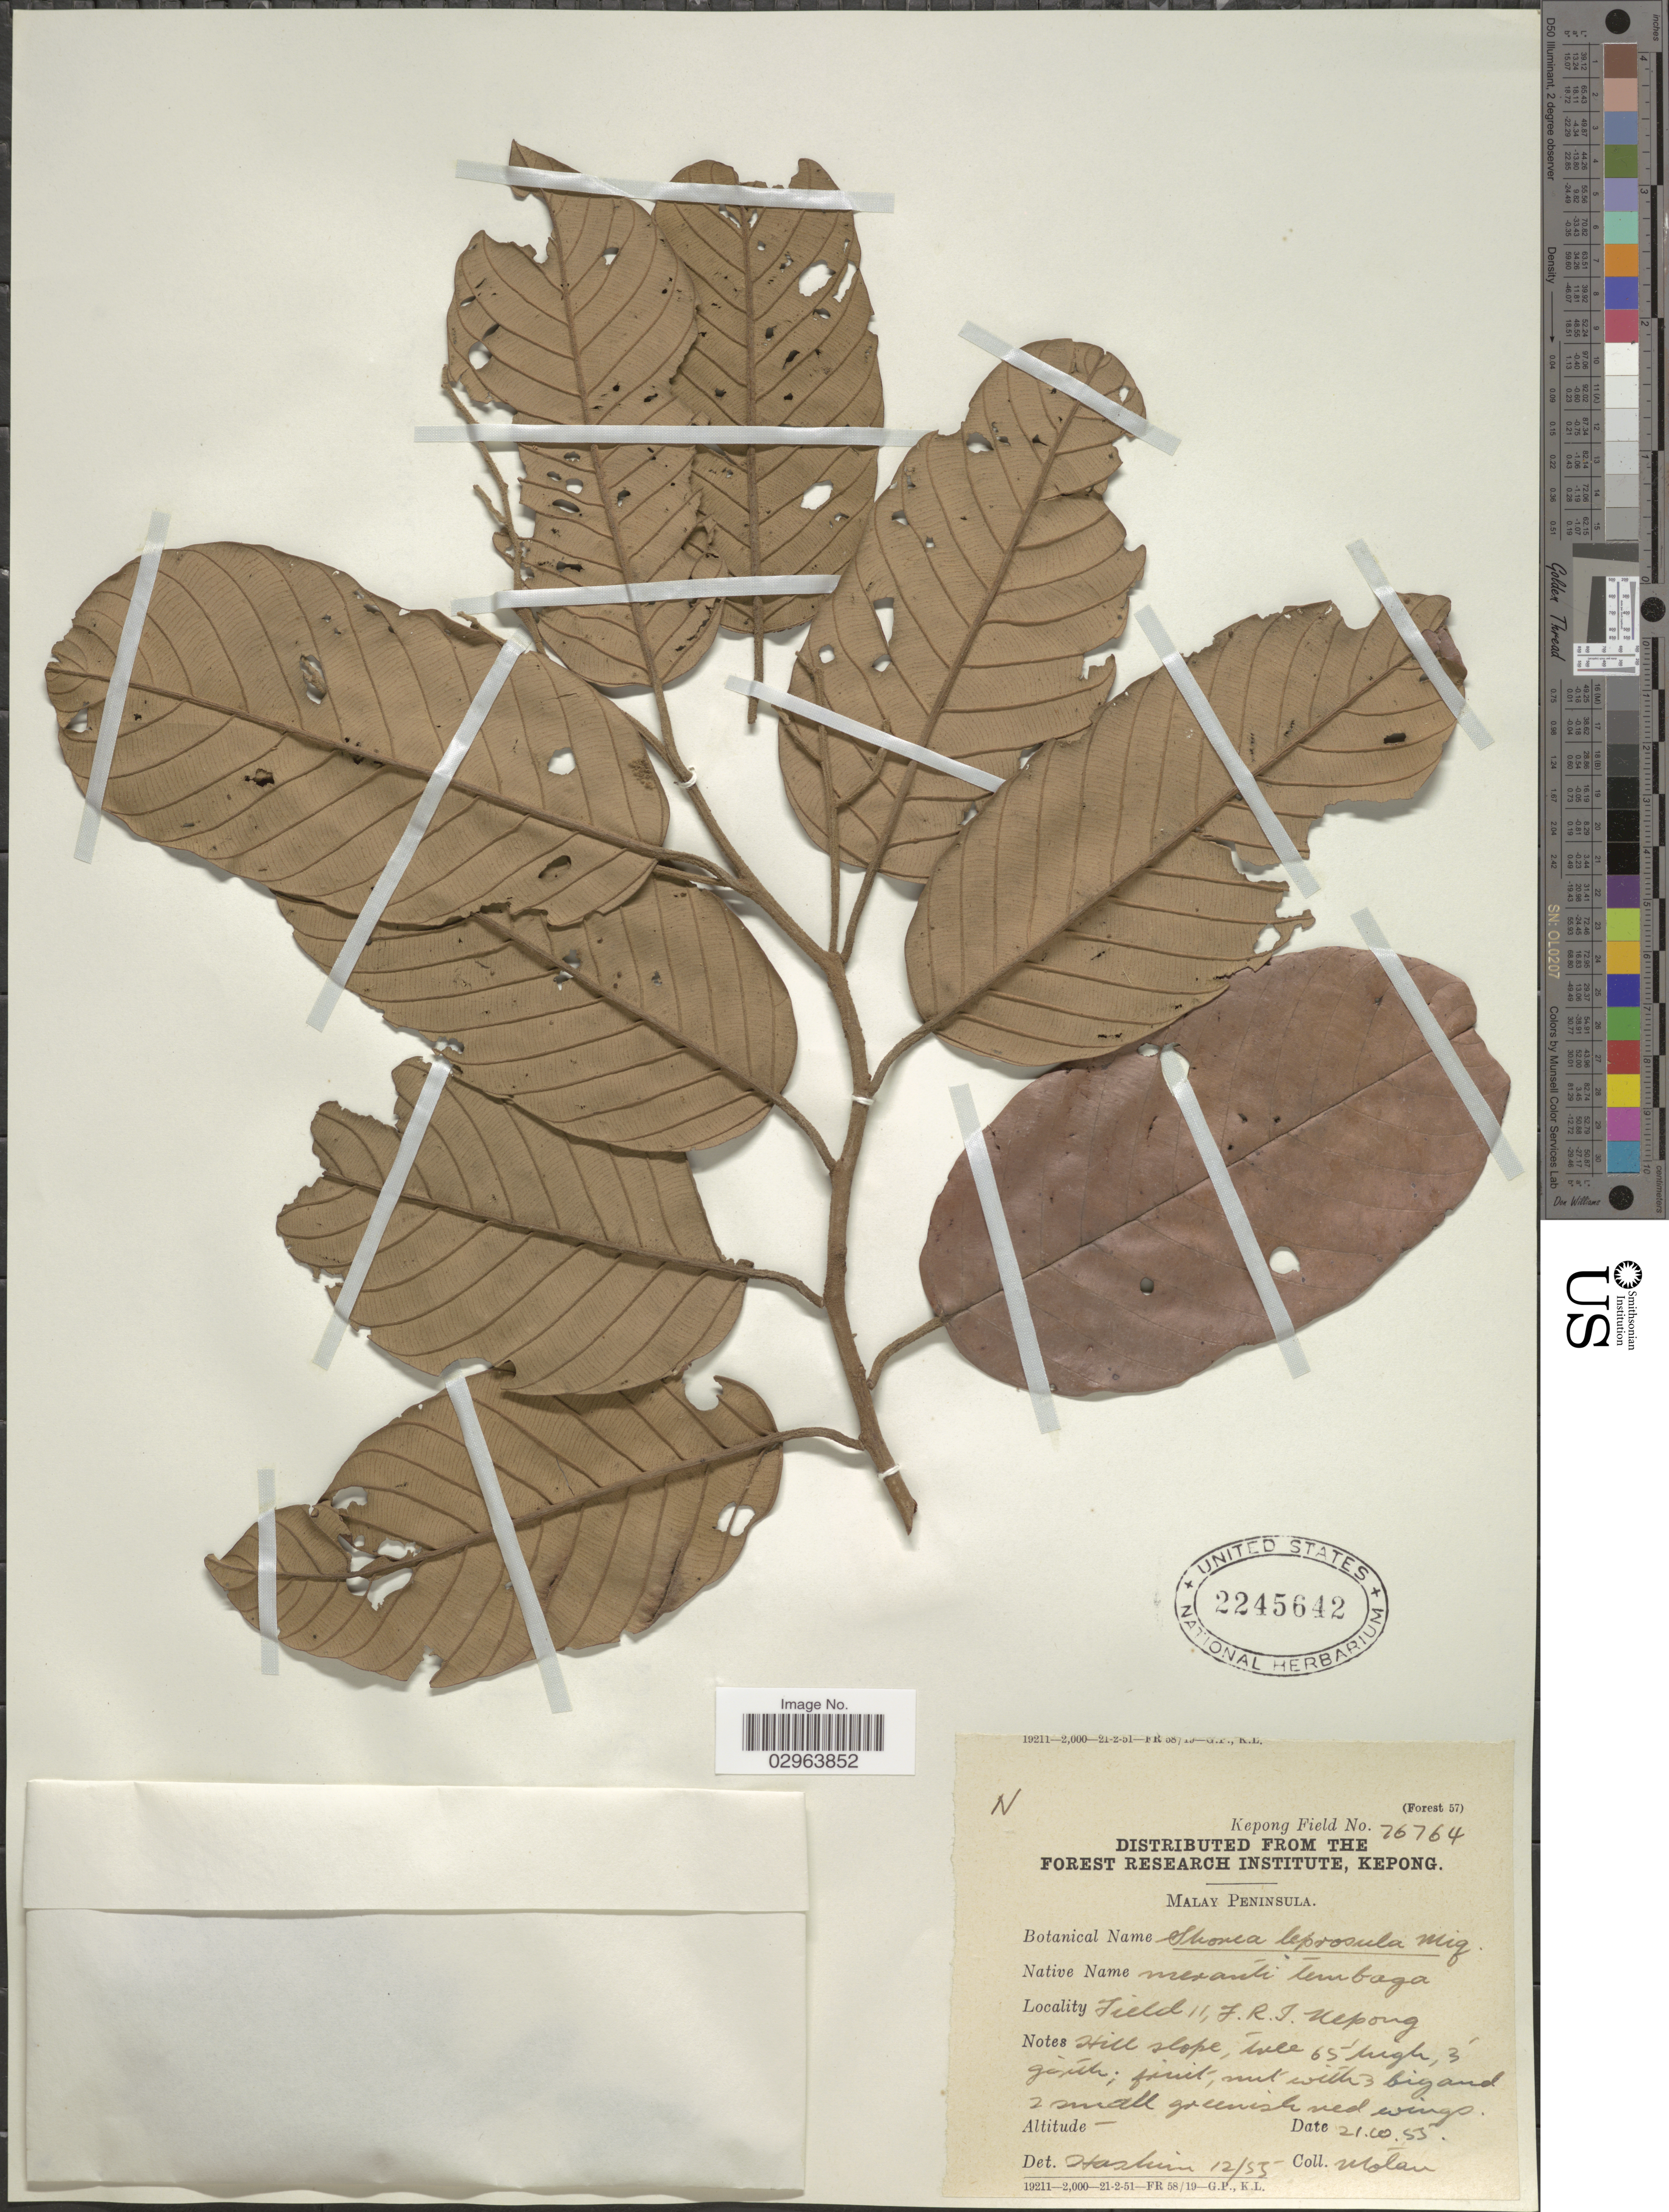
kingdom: Plantae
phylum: Tracheophyta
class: Magnoliopsida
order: Malvales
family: Dipterocarpaceae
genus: Rubroshorea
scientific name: Rubroshorea leprosula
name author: (Miq.) P.S. Ashton & J. Heck.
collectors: -. Motan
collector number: Kepong Field 76764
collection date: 1955-10-21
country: Malaysia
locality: Malay Peninsula, Field 11, F. R. I. Kepong.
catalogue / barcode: US 2245642